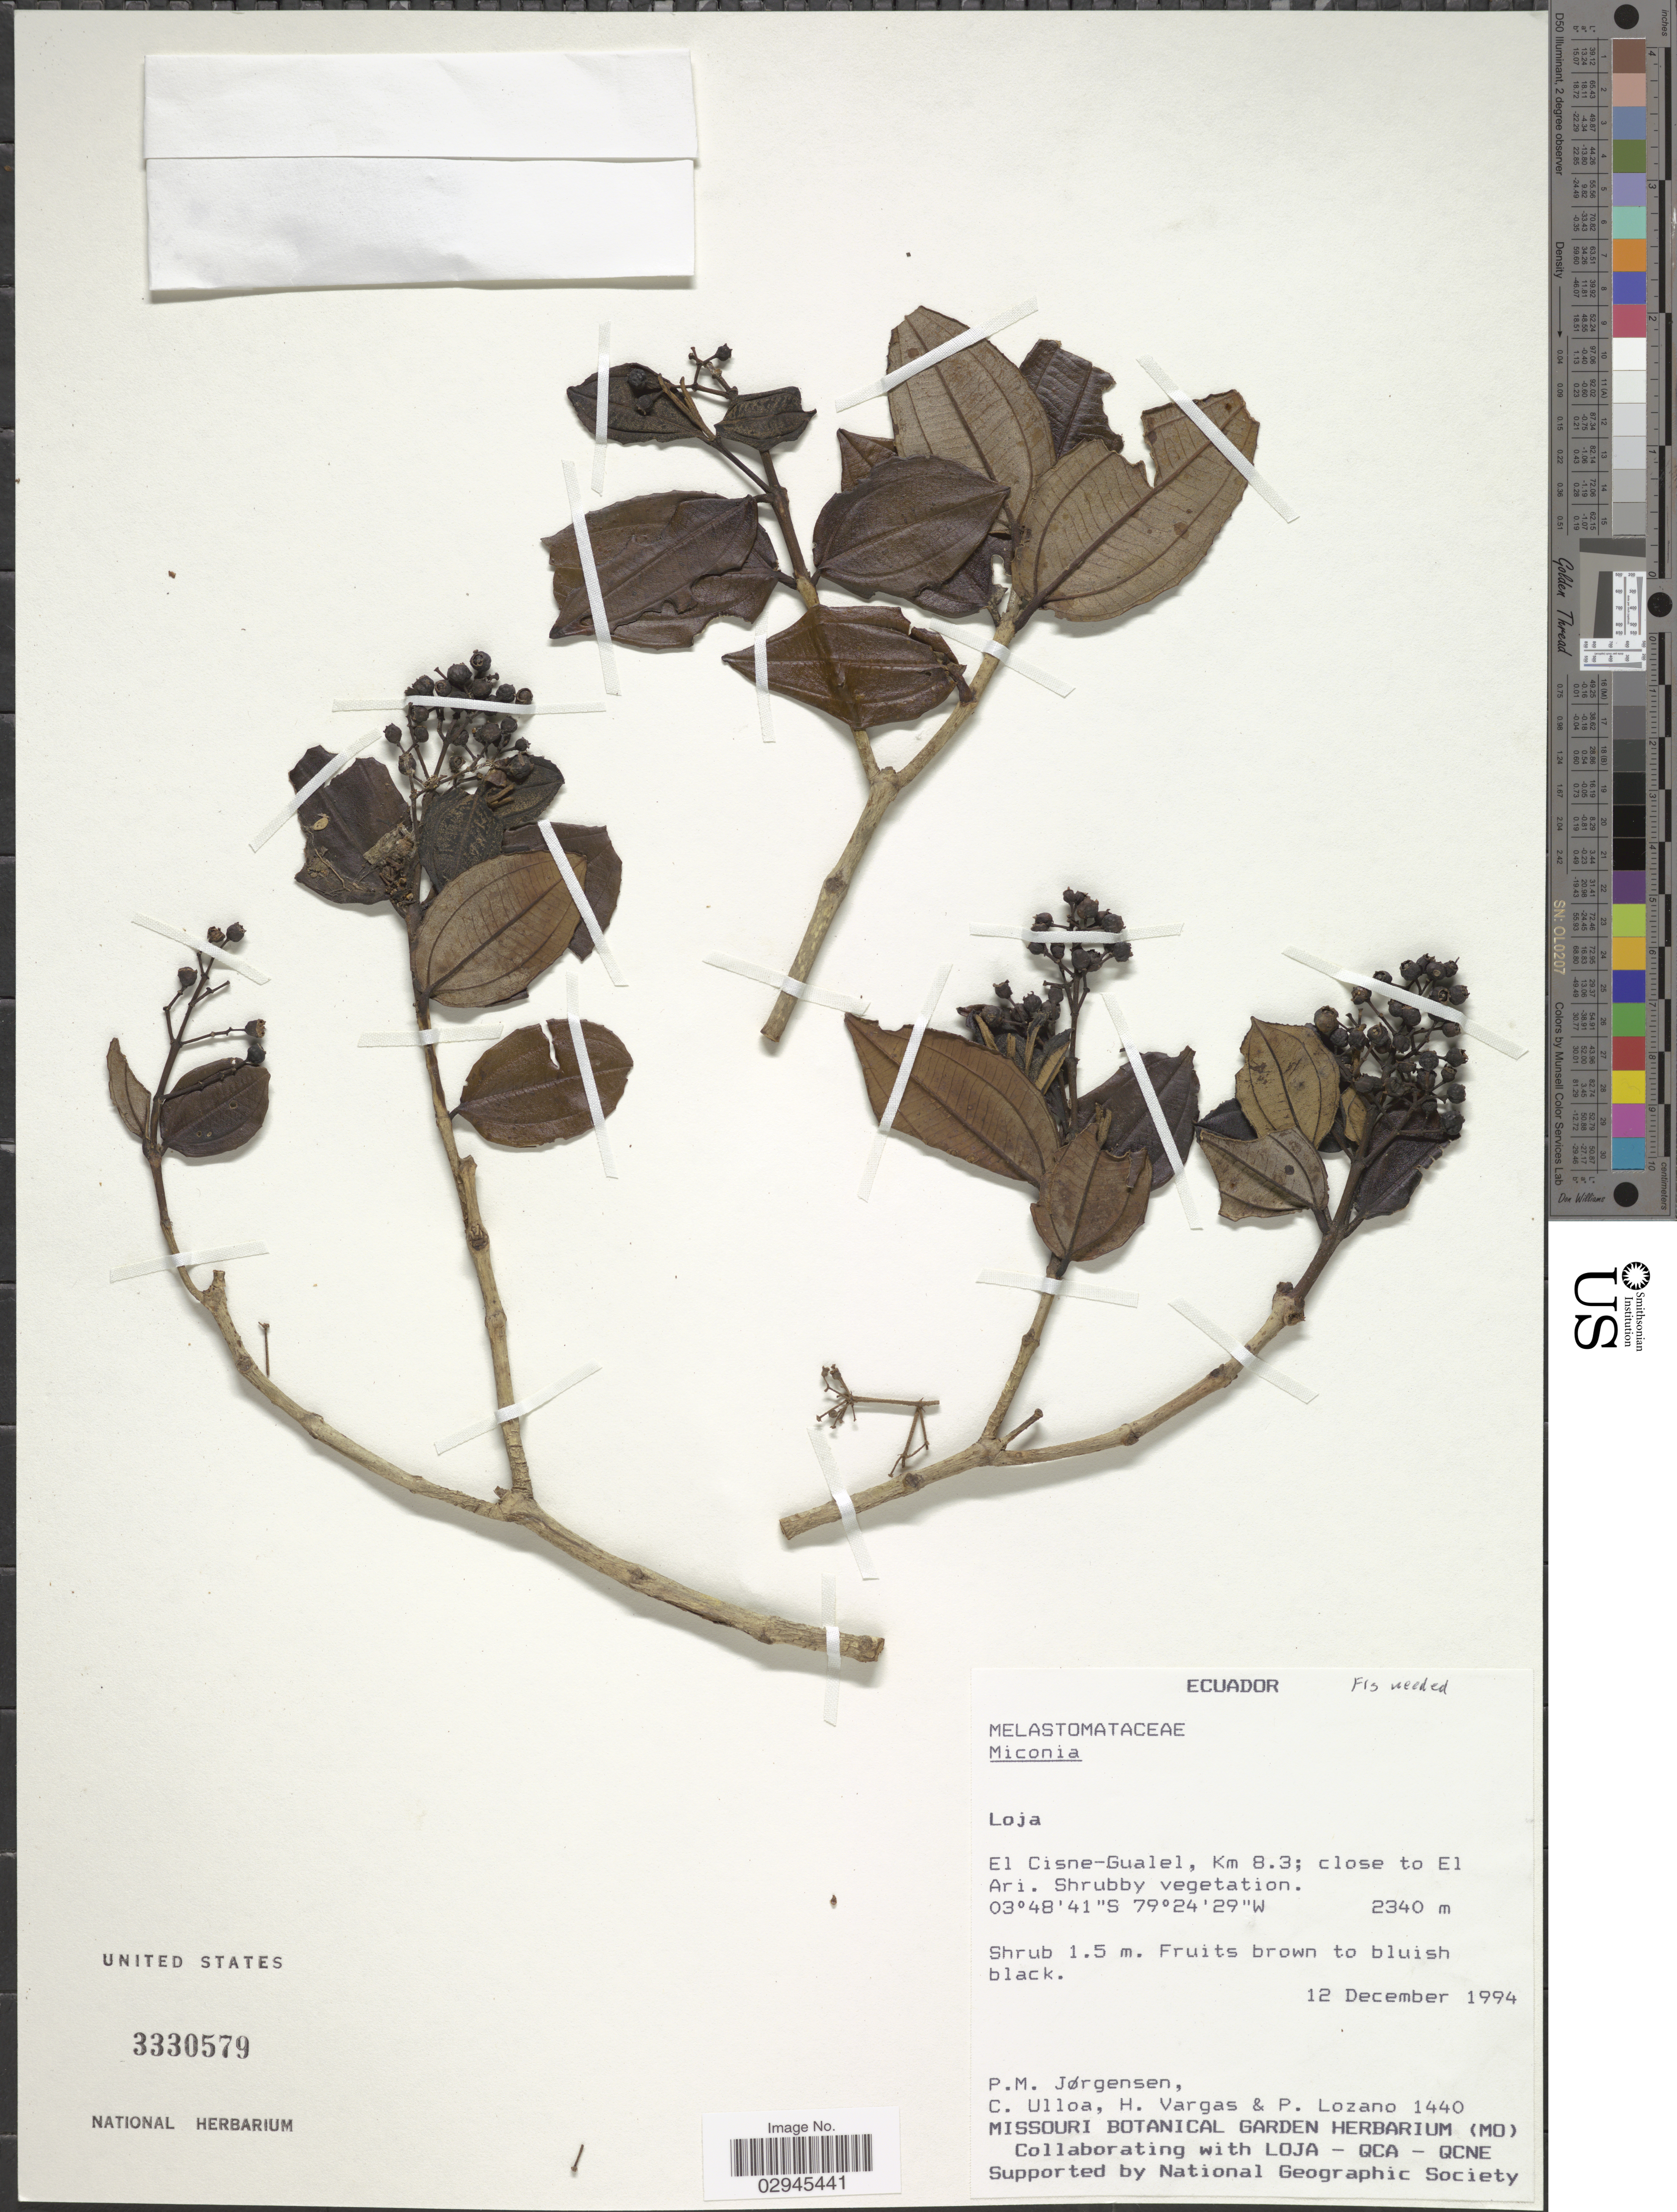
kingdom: Plantae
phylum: Tracheophyta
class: Magnoliopsida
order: Myrtales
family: Melastomataceae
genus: Miconia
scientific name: Miconia sp.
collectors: P. M. Jørgensen, C. Ulloa, H. Vargas & P. Lozano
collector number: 1440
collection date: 1994-12-12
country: Ecuador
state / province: Loja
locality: El Cisne-Gualel, Km 8.3; close to El Ari.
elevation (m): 2340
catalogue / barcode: US 3330579